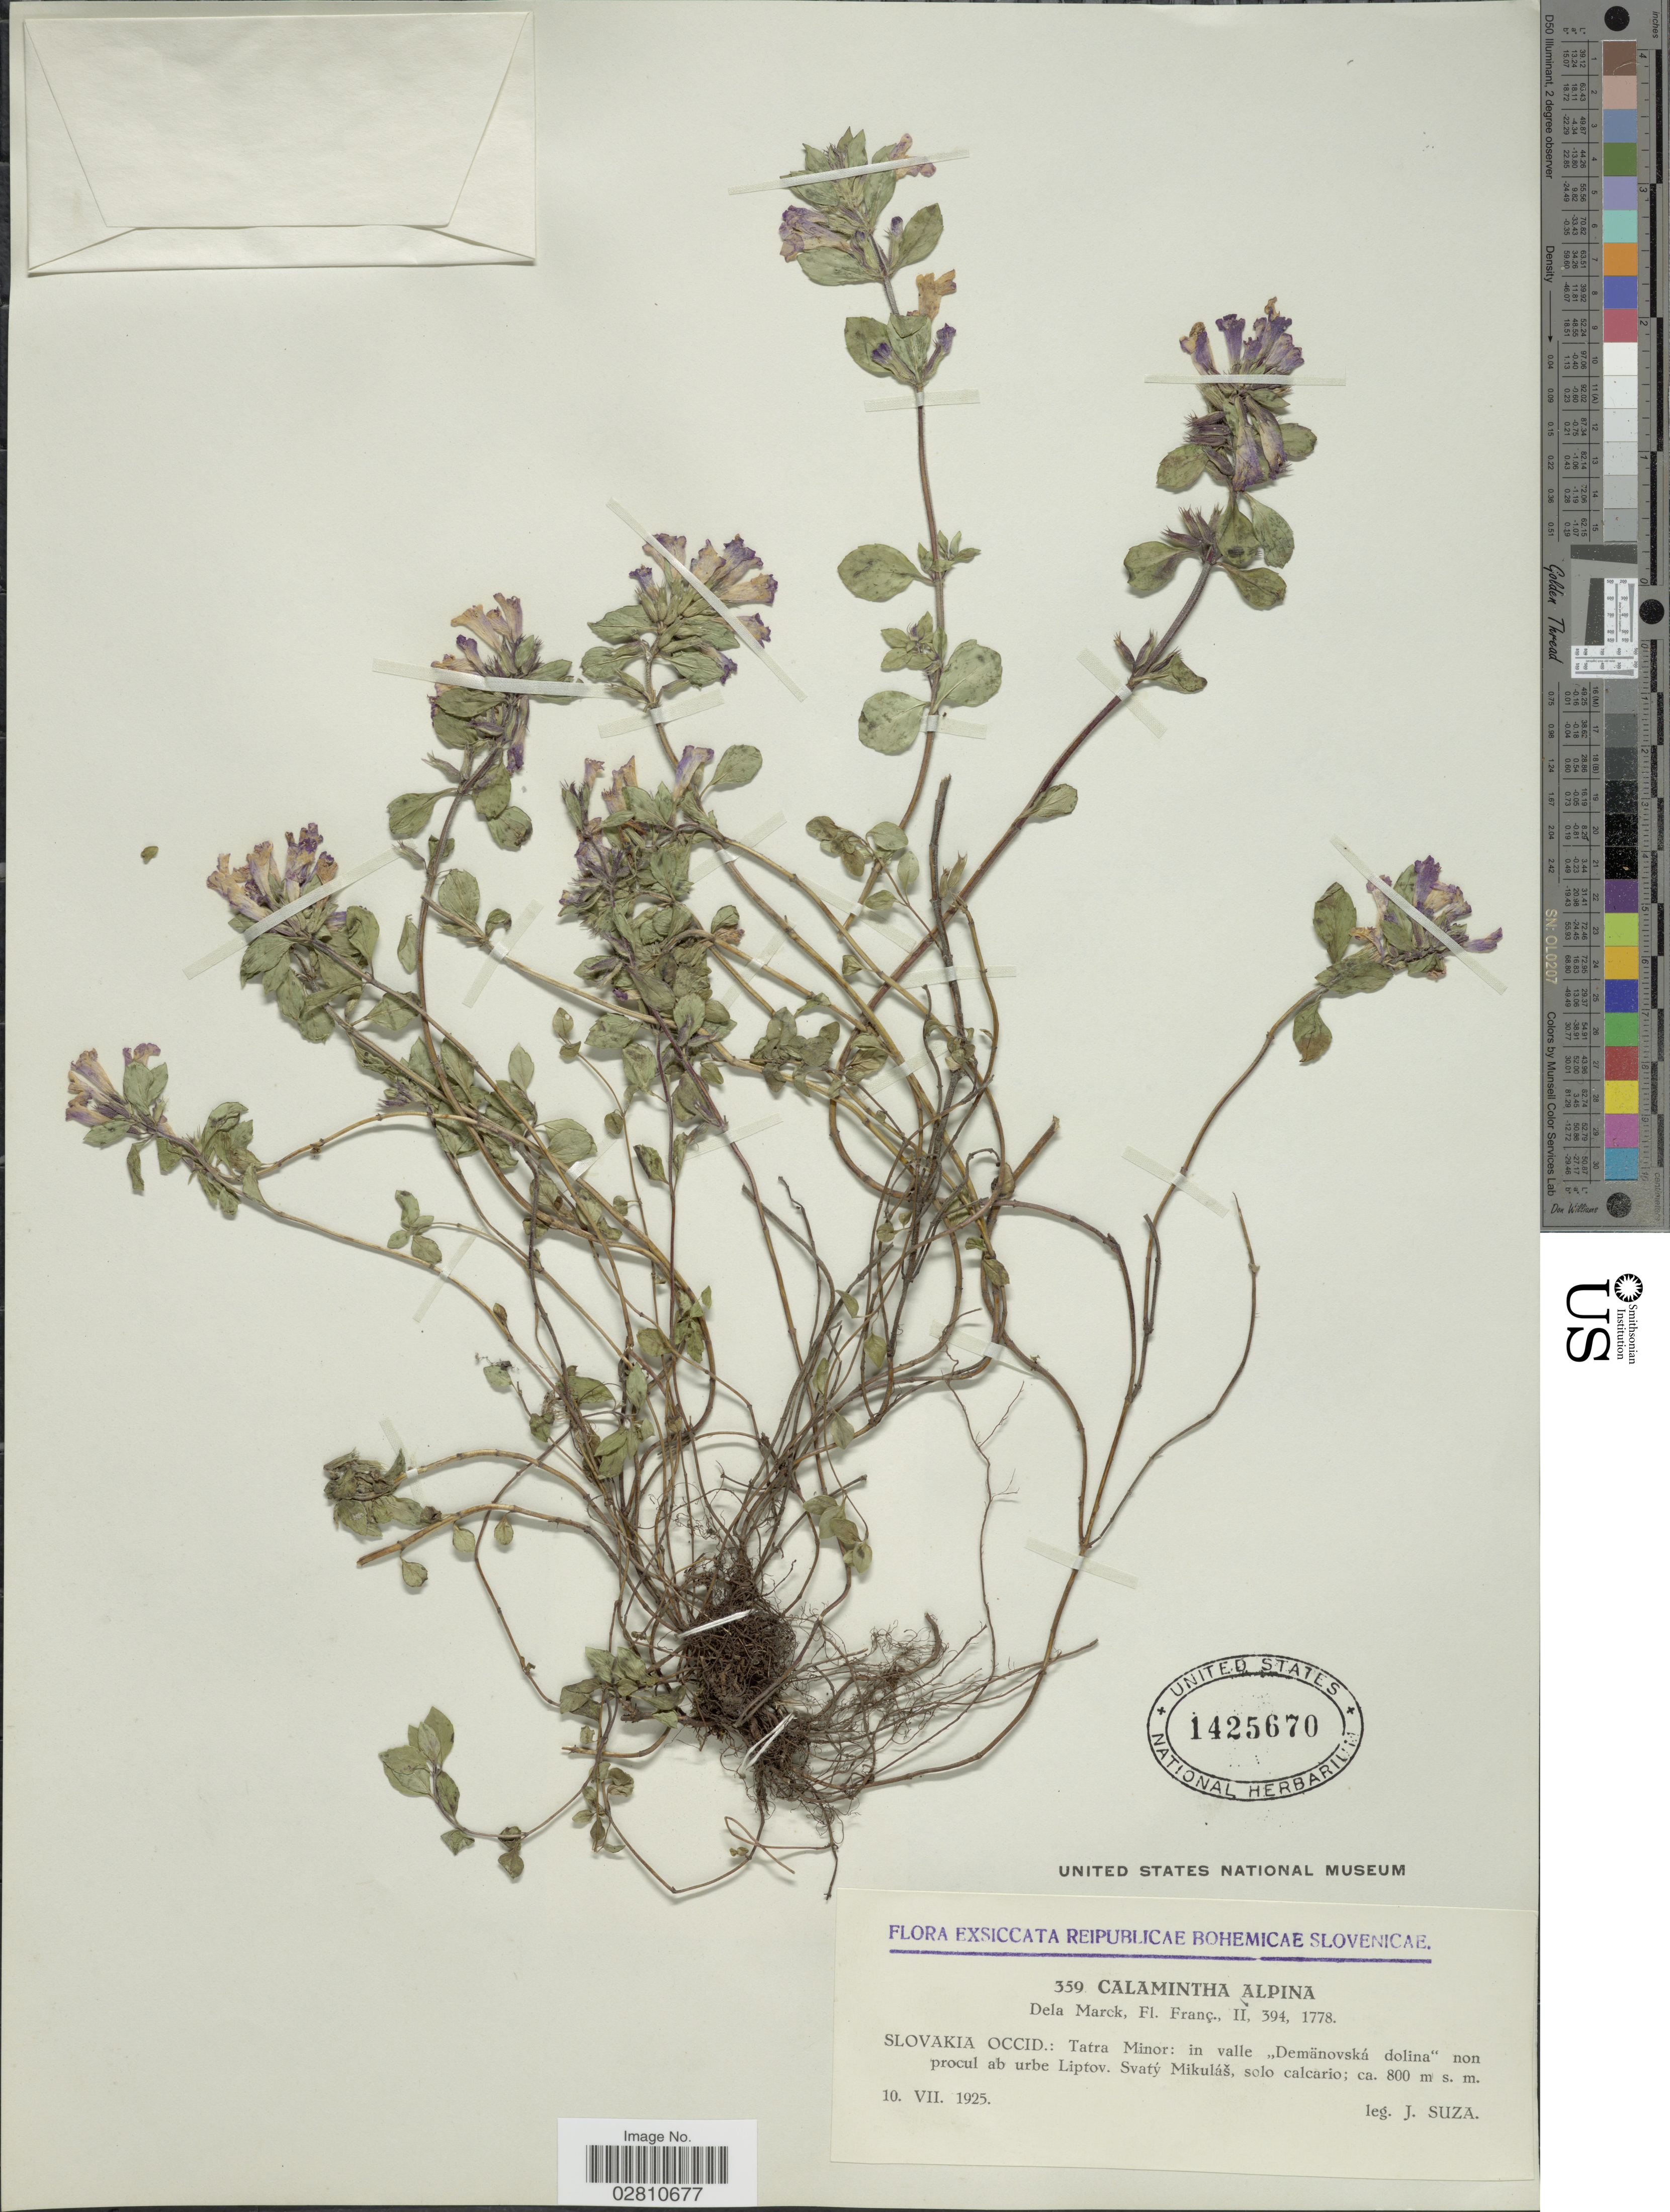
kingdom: Plantae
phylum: Tracheophyta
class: Magnoliopsida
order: Lamiales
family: Lamiaceae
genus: Clinopodium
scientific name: Clinopodium alpinum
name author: (L.) Kuntze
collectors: J. Suza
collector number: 359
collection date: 1925-07-10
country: Slovakia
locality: Slovakia Occid.: Tatra Minor: in valle "Demänovská dolina" non procul ab urbe Liptov.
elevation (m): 800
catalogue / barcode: US 1425670